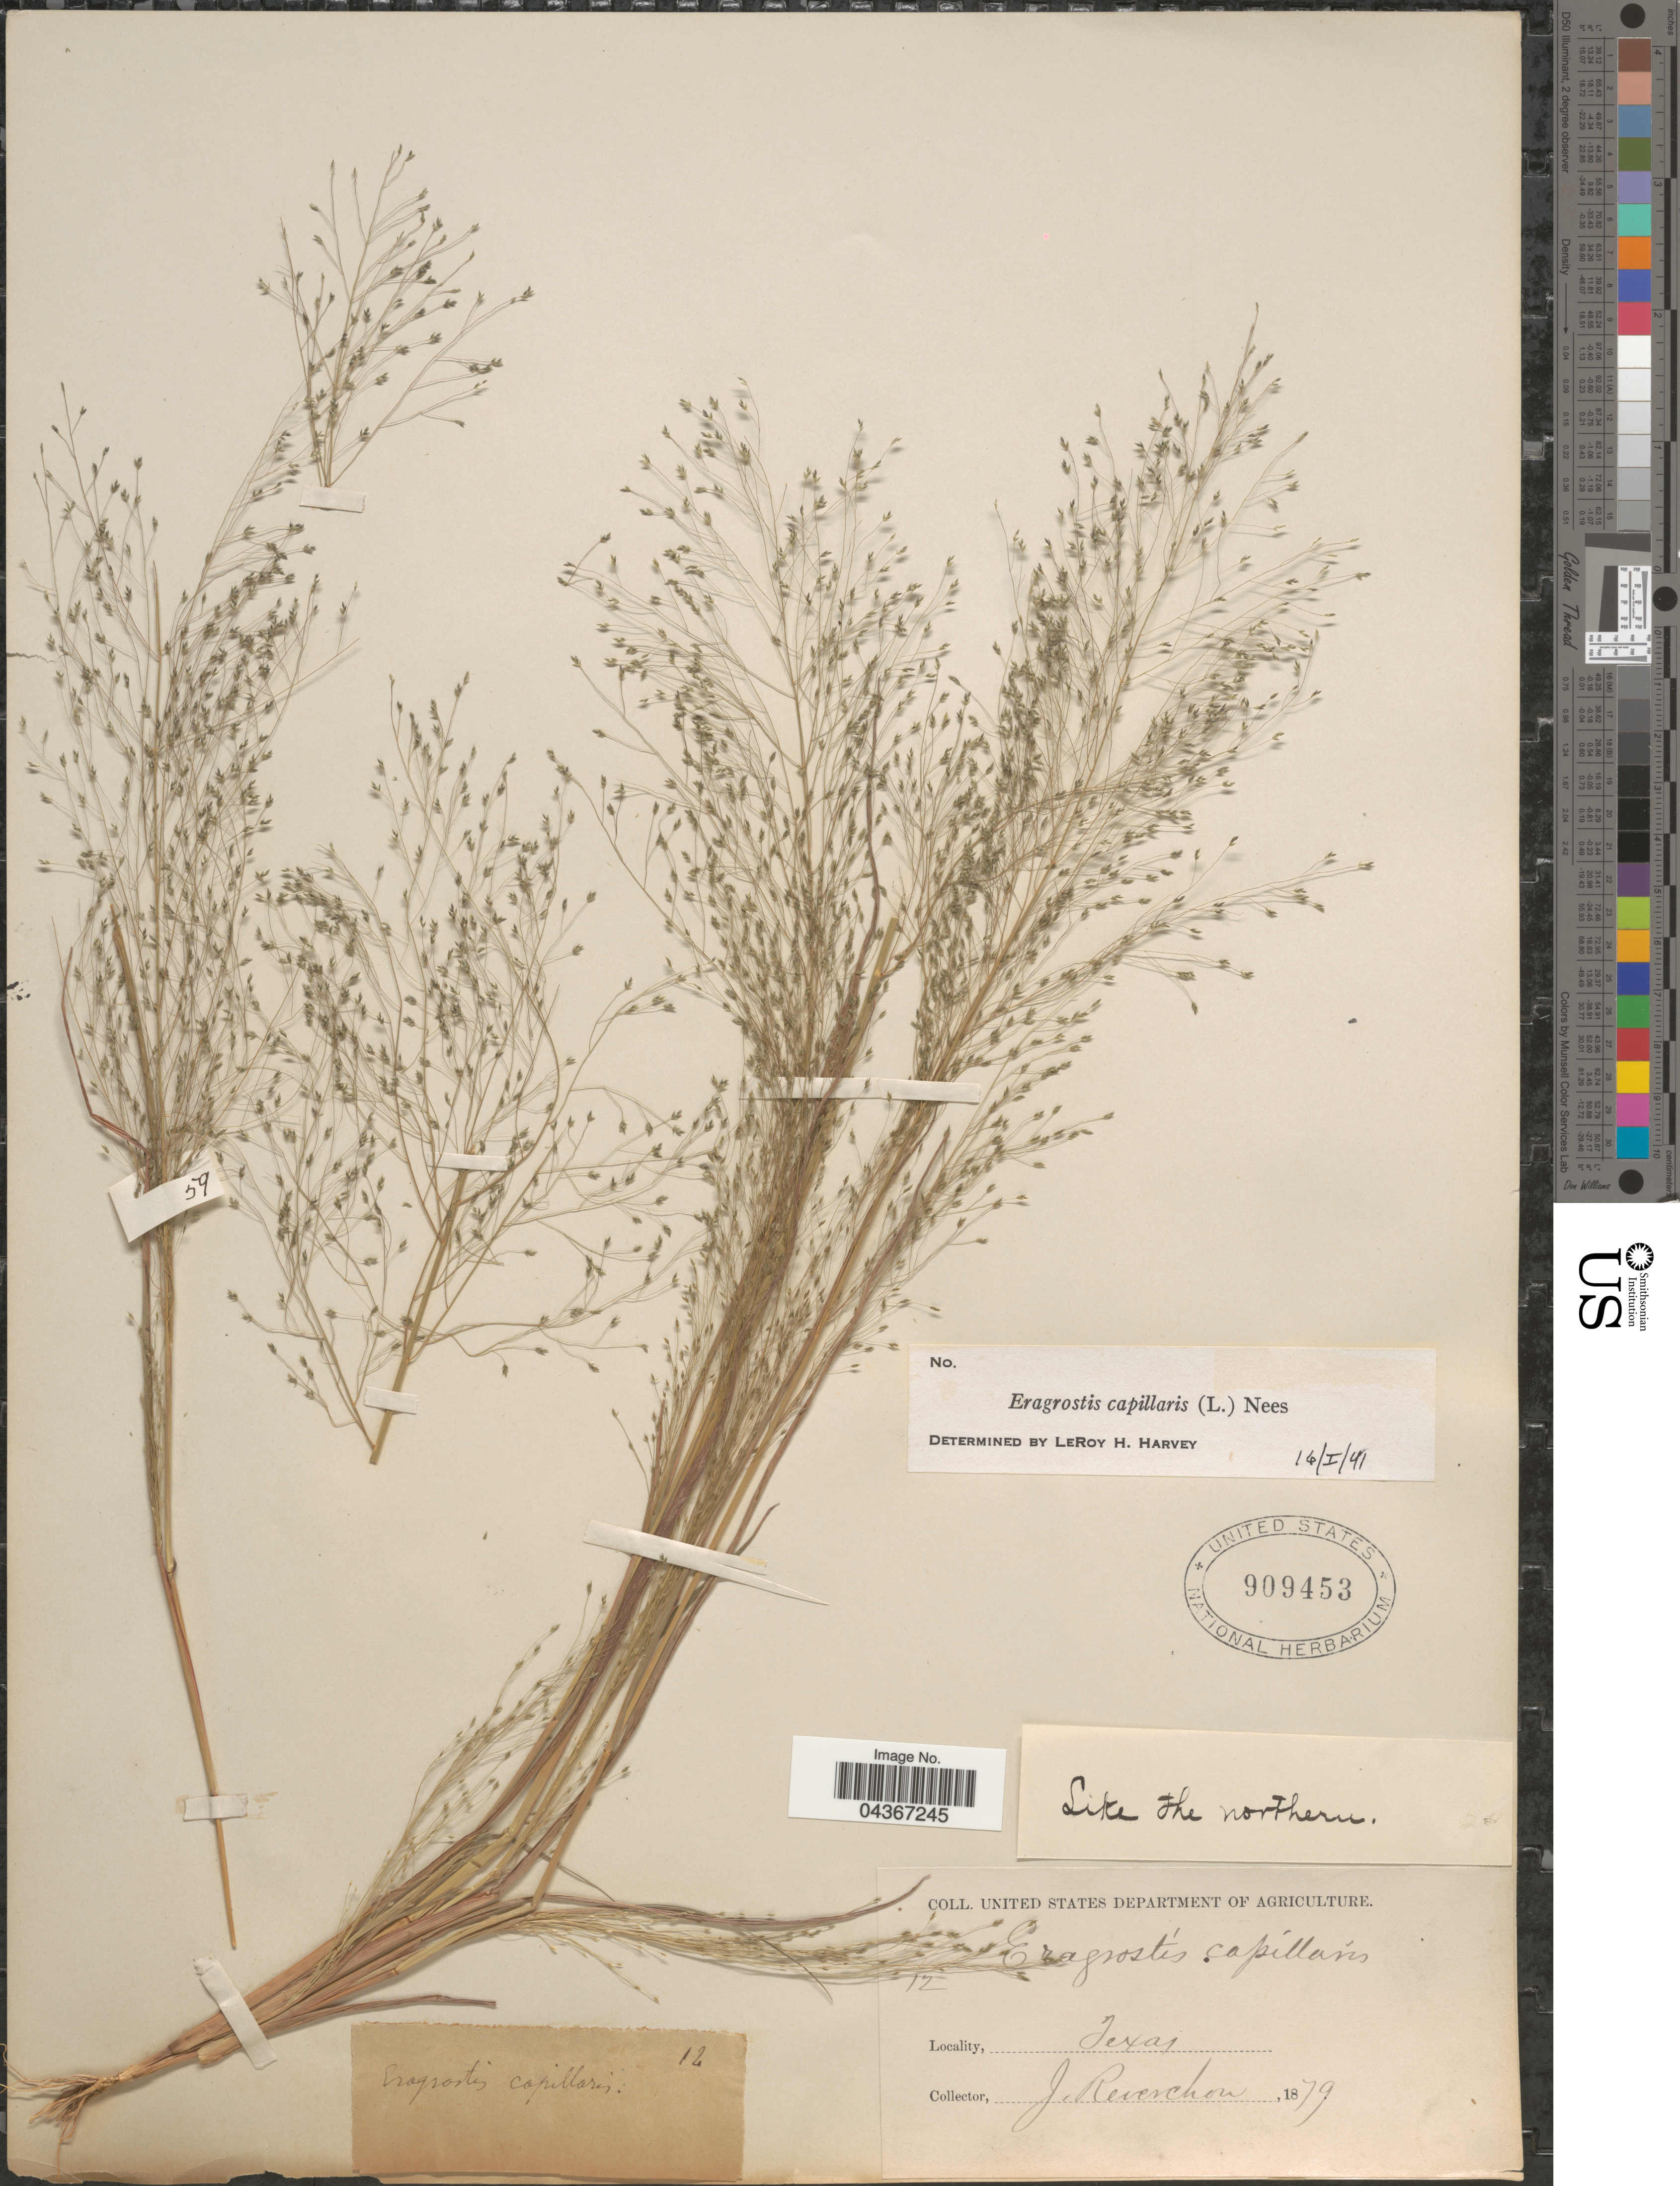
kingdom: Plantae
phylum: Tracheophyta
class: Liliopsida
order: Poales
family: Poaceae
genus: Eragrostis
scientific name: Eragrostis capillaris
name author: (L.) Nees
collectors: J. Reverchon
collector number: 12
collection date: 1879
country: United States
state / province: Texas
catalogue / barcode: US 909453